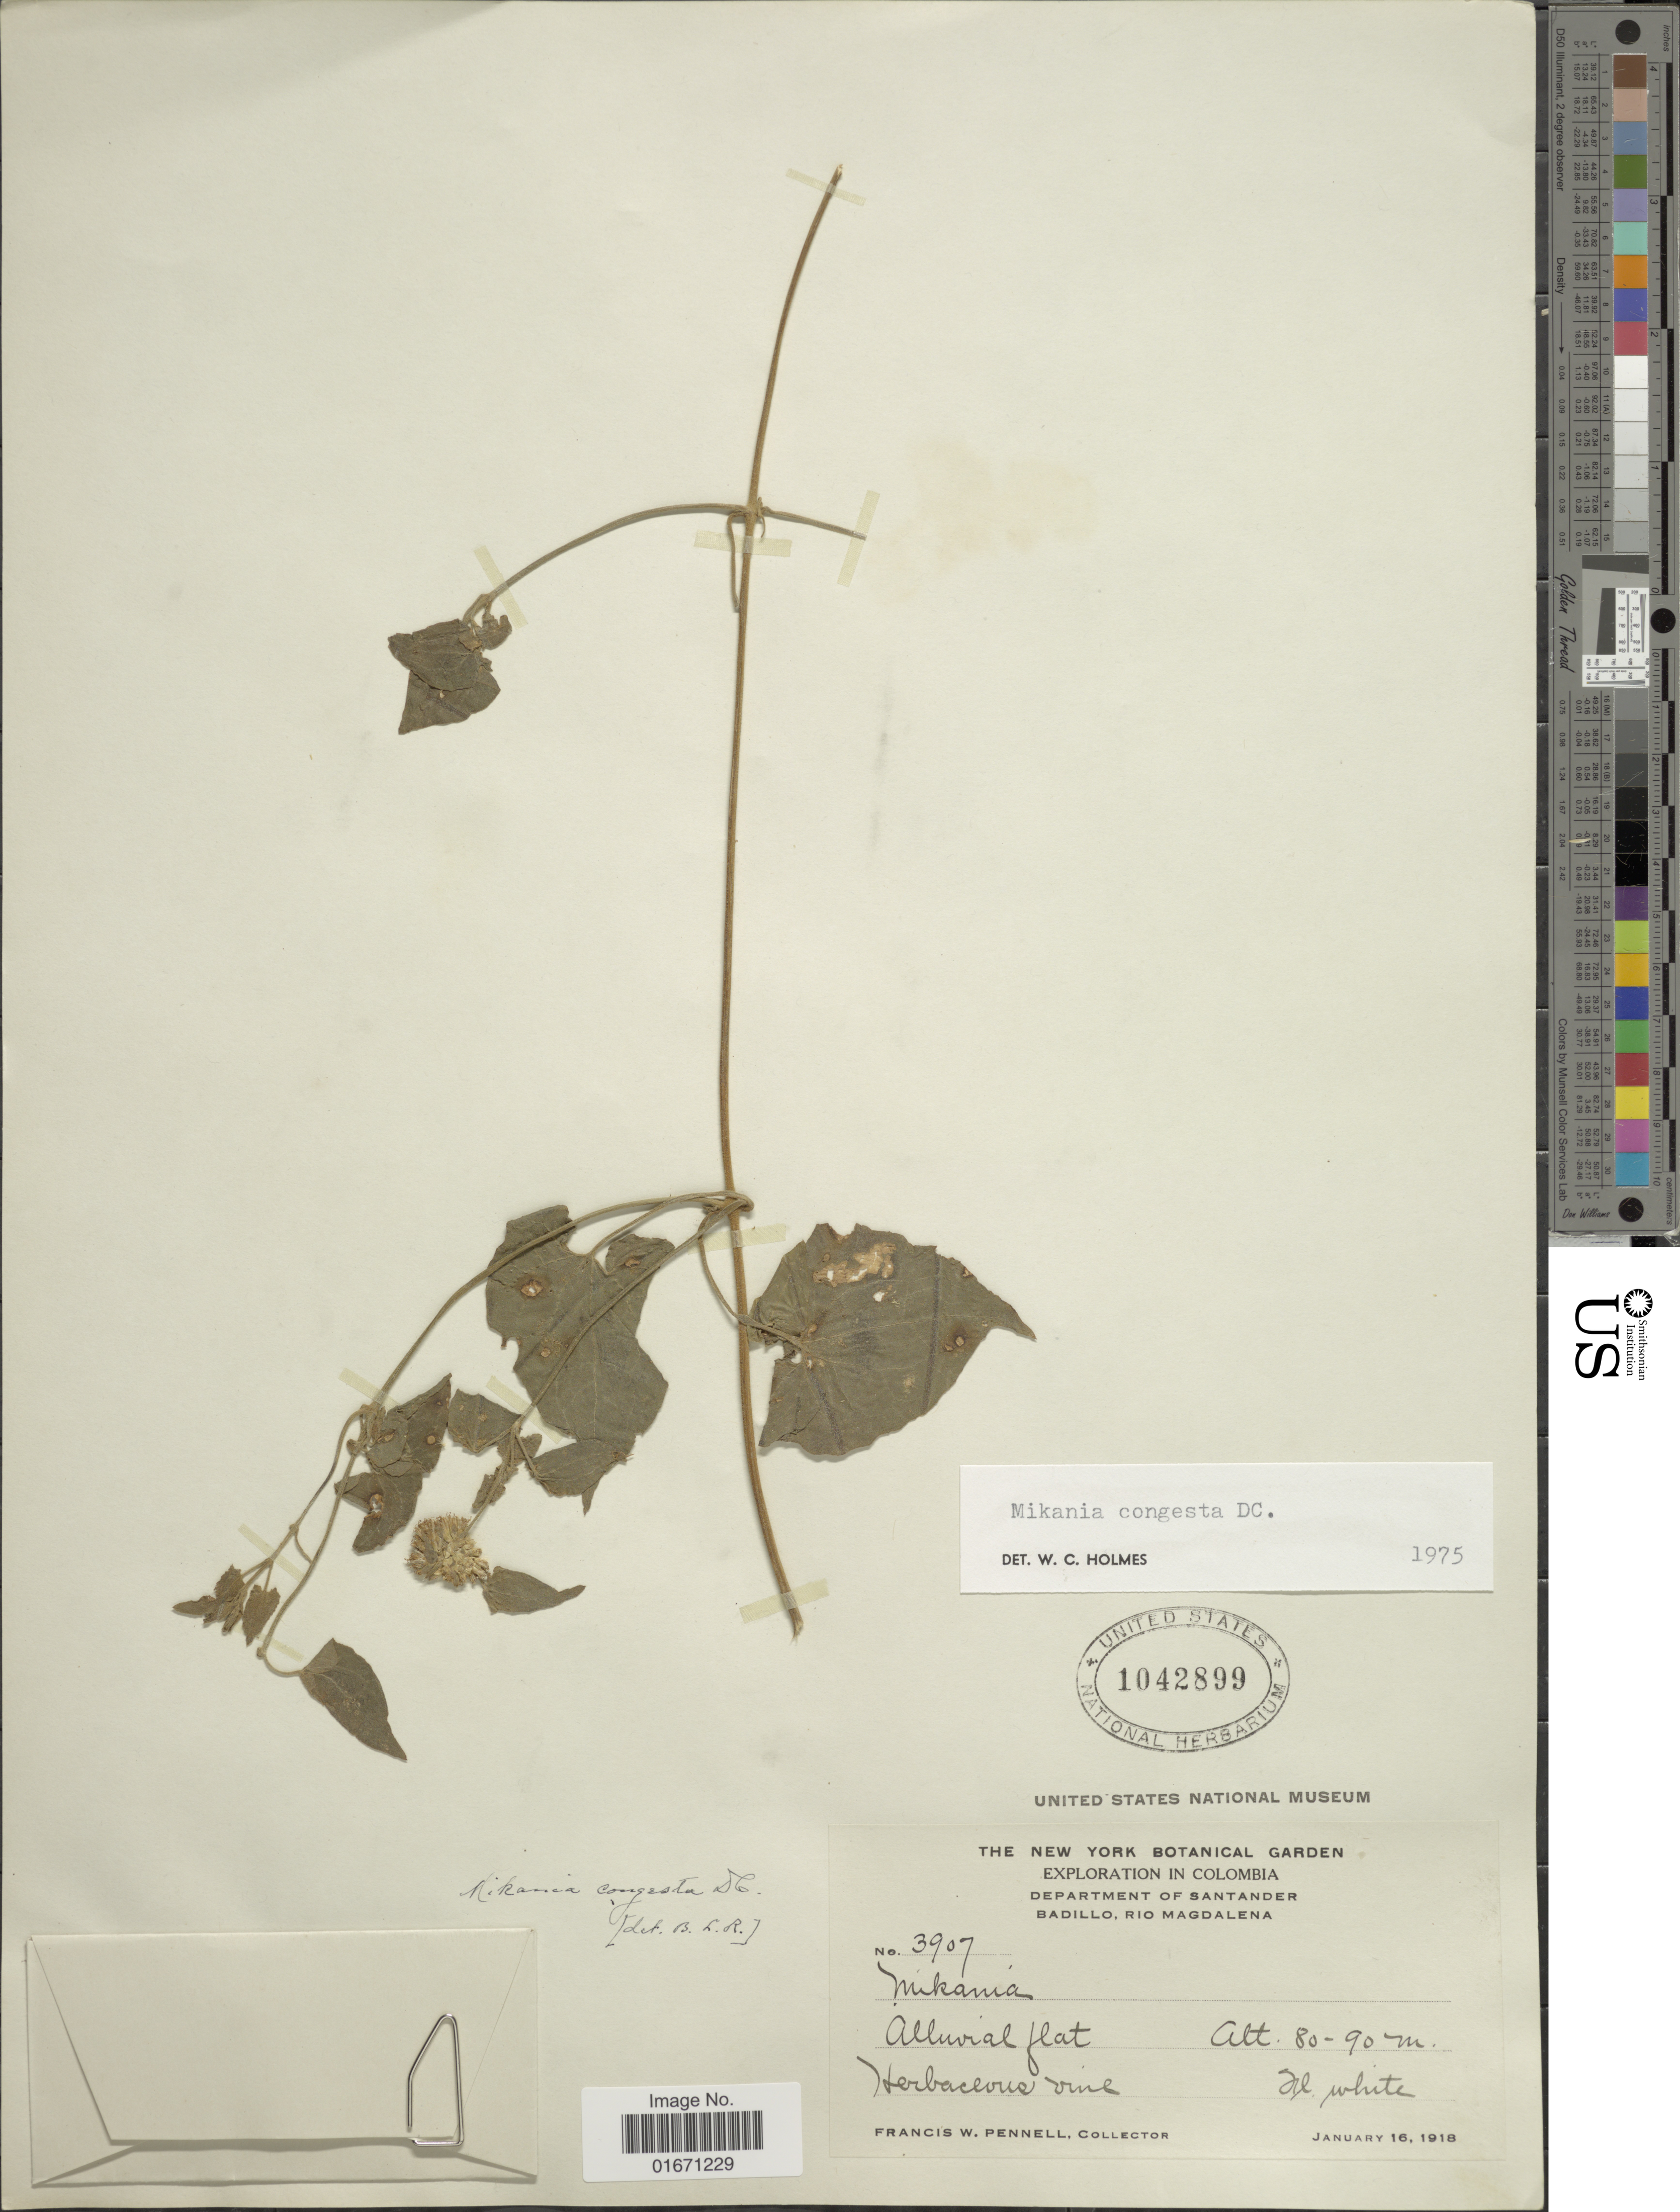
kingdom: Plantae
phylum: Tracheophyta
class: Magnoliopsida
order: Asterales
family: Asteraceae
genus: Mikania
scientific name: Mikania congesta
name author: DC.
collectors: F. W. Pennell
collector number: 3907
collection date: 1918-01-16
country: Colombia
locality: Department of Santander Badillo, Rio Magdalena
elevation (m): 80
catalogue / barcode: US 1042899